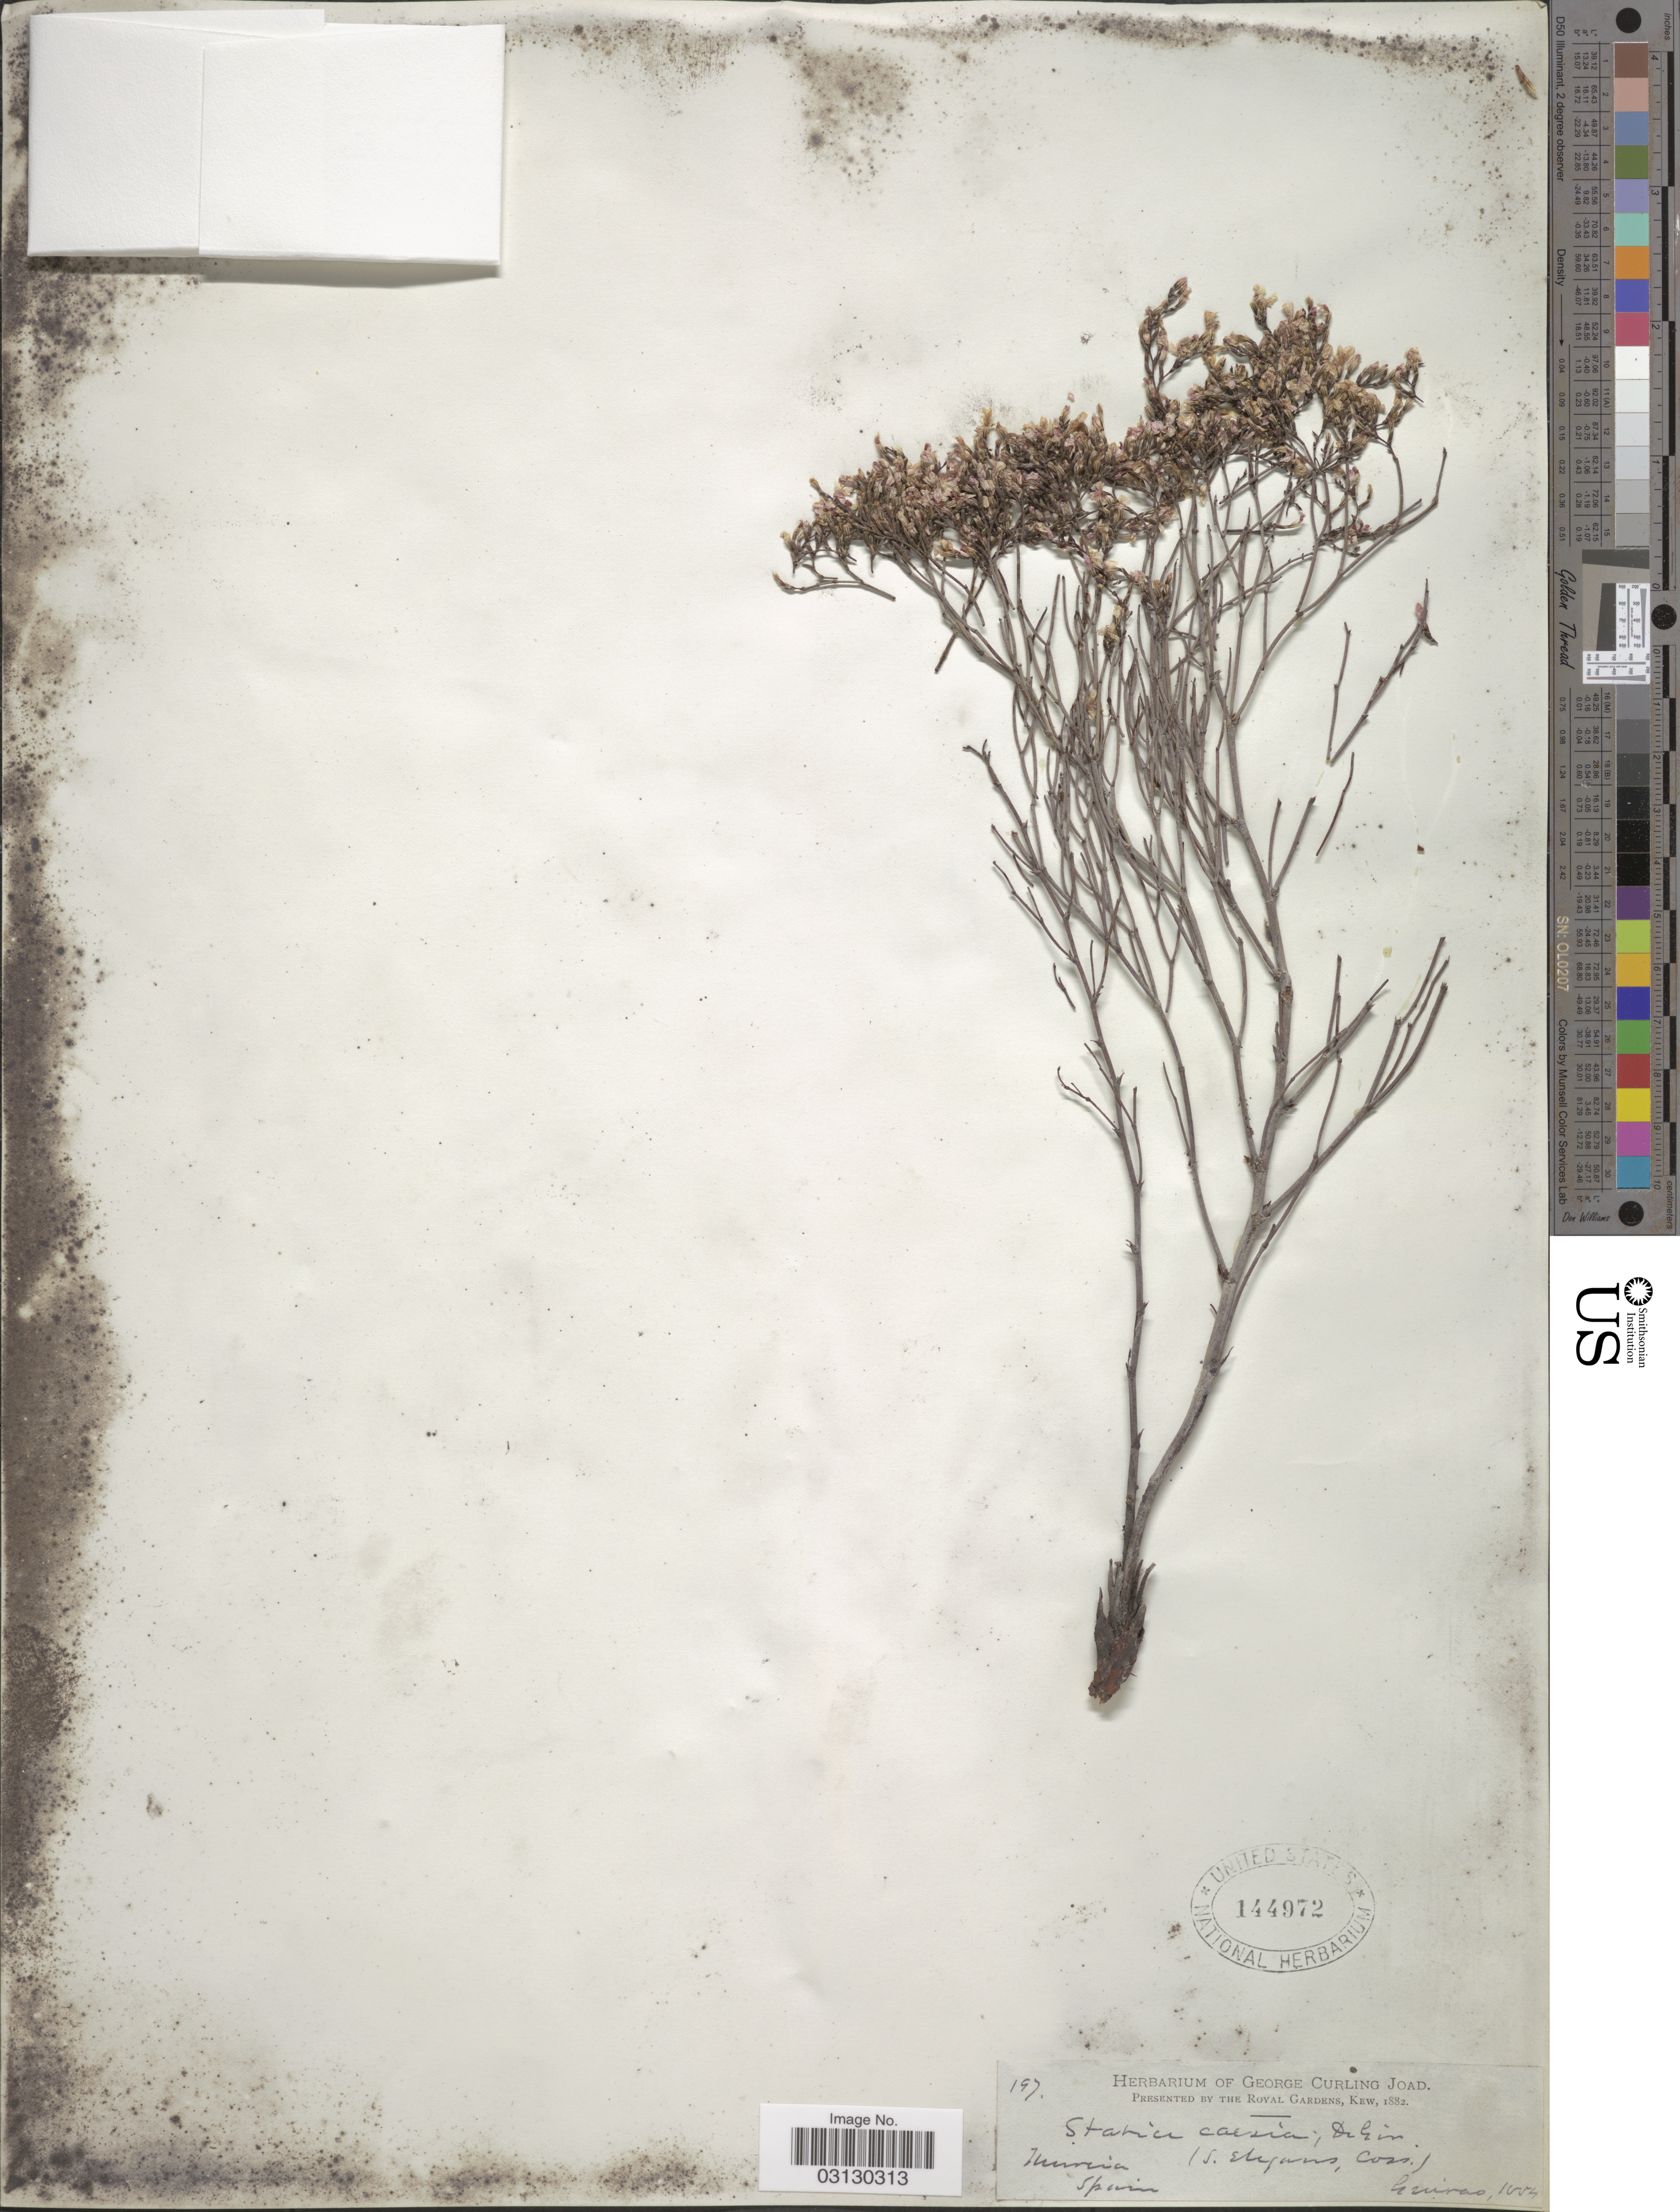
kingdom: Plantae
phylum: Tracheophyta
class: Magnoliopsida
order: Caryophyllales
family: Plumbaginaceae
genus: Limonium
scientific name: Limonium caesium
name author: (Girard) Kuntze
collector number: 197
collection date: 1804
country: Spain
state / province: Murcia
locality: Murcia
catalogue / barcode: US 144972